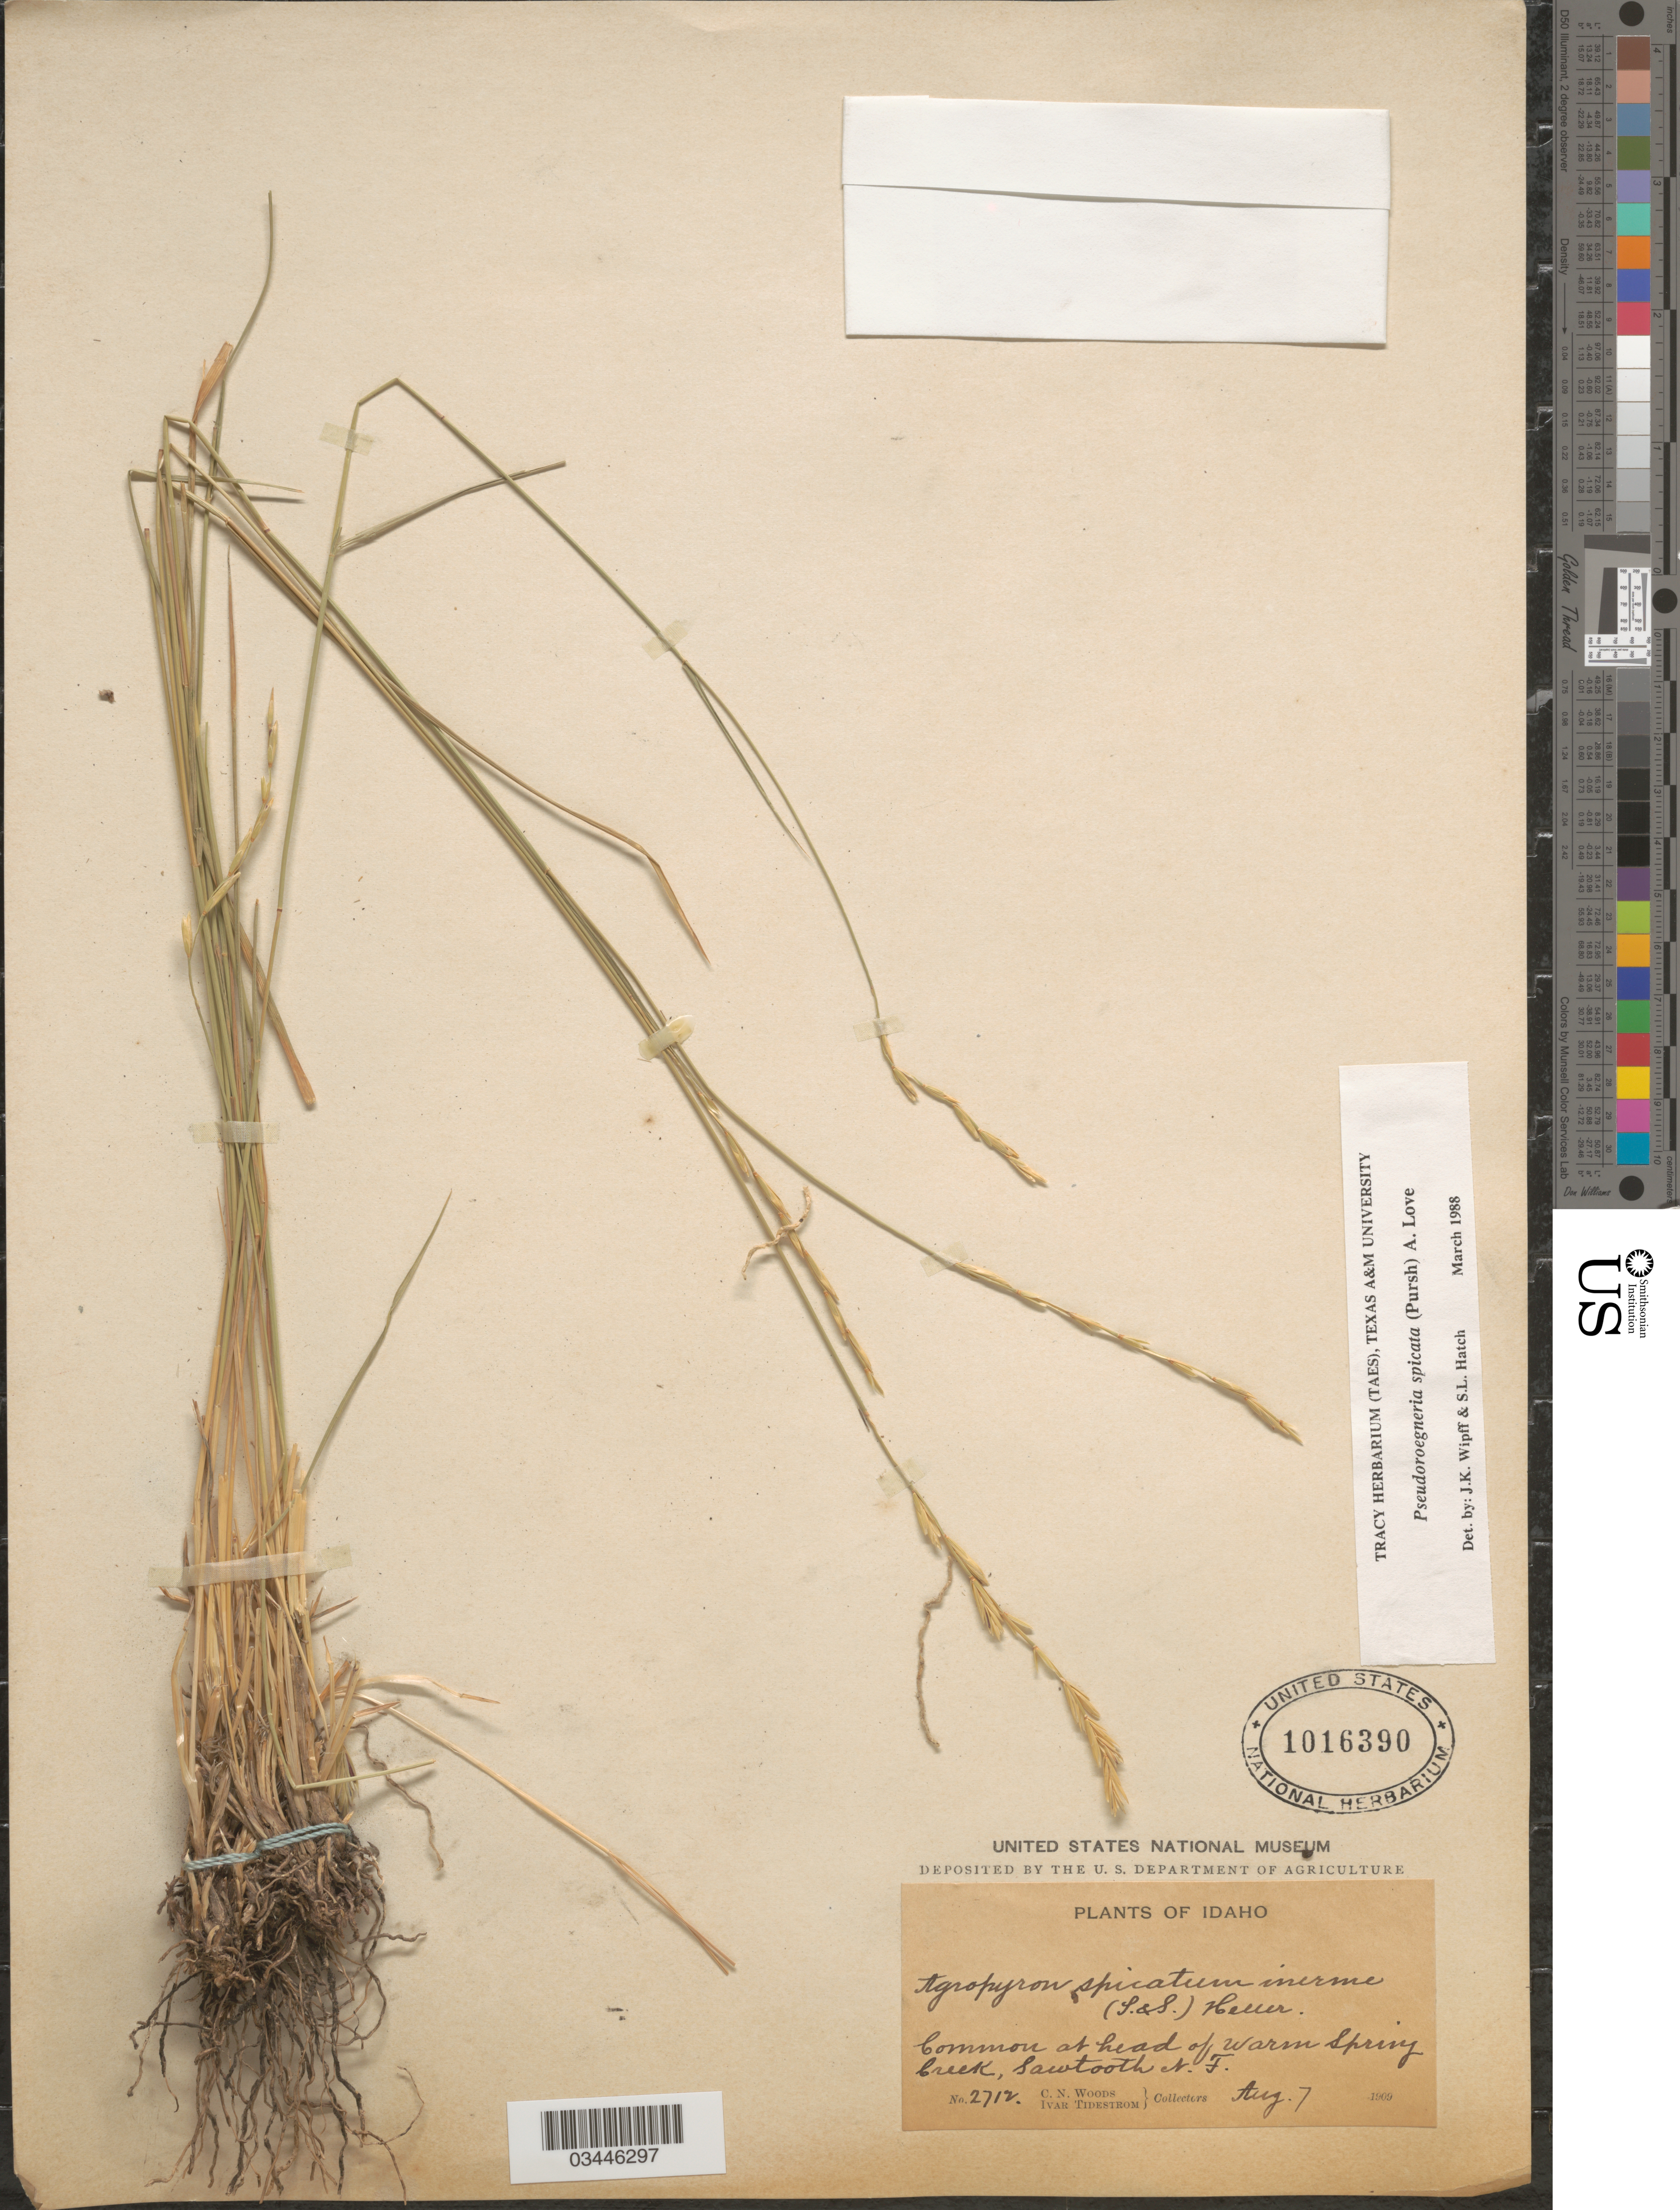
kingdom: Plantae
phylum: Tracheophyta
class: Liliopsida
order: Poales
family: Poaceae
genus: Pseudoroegneria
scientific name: Pseudoroegneria spicata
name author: (Pursh) Á. Löve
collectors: C. Woods & I. F. Tidestrom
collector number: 2712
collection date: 1909-08-07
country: United States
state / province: Idaho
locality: Common at head of Warm Spring Creek, Sawtooth N.F.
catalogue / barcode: US 1016390